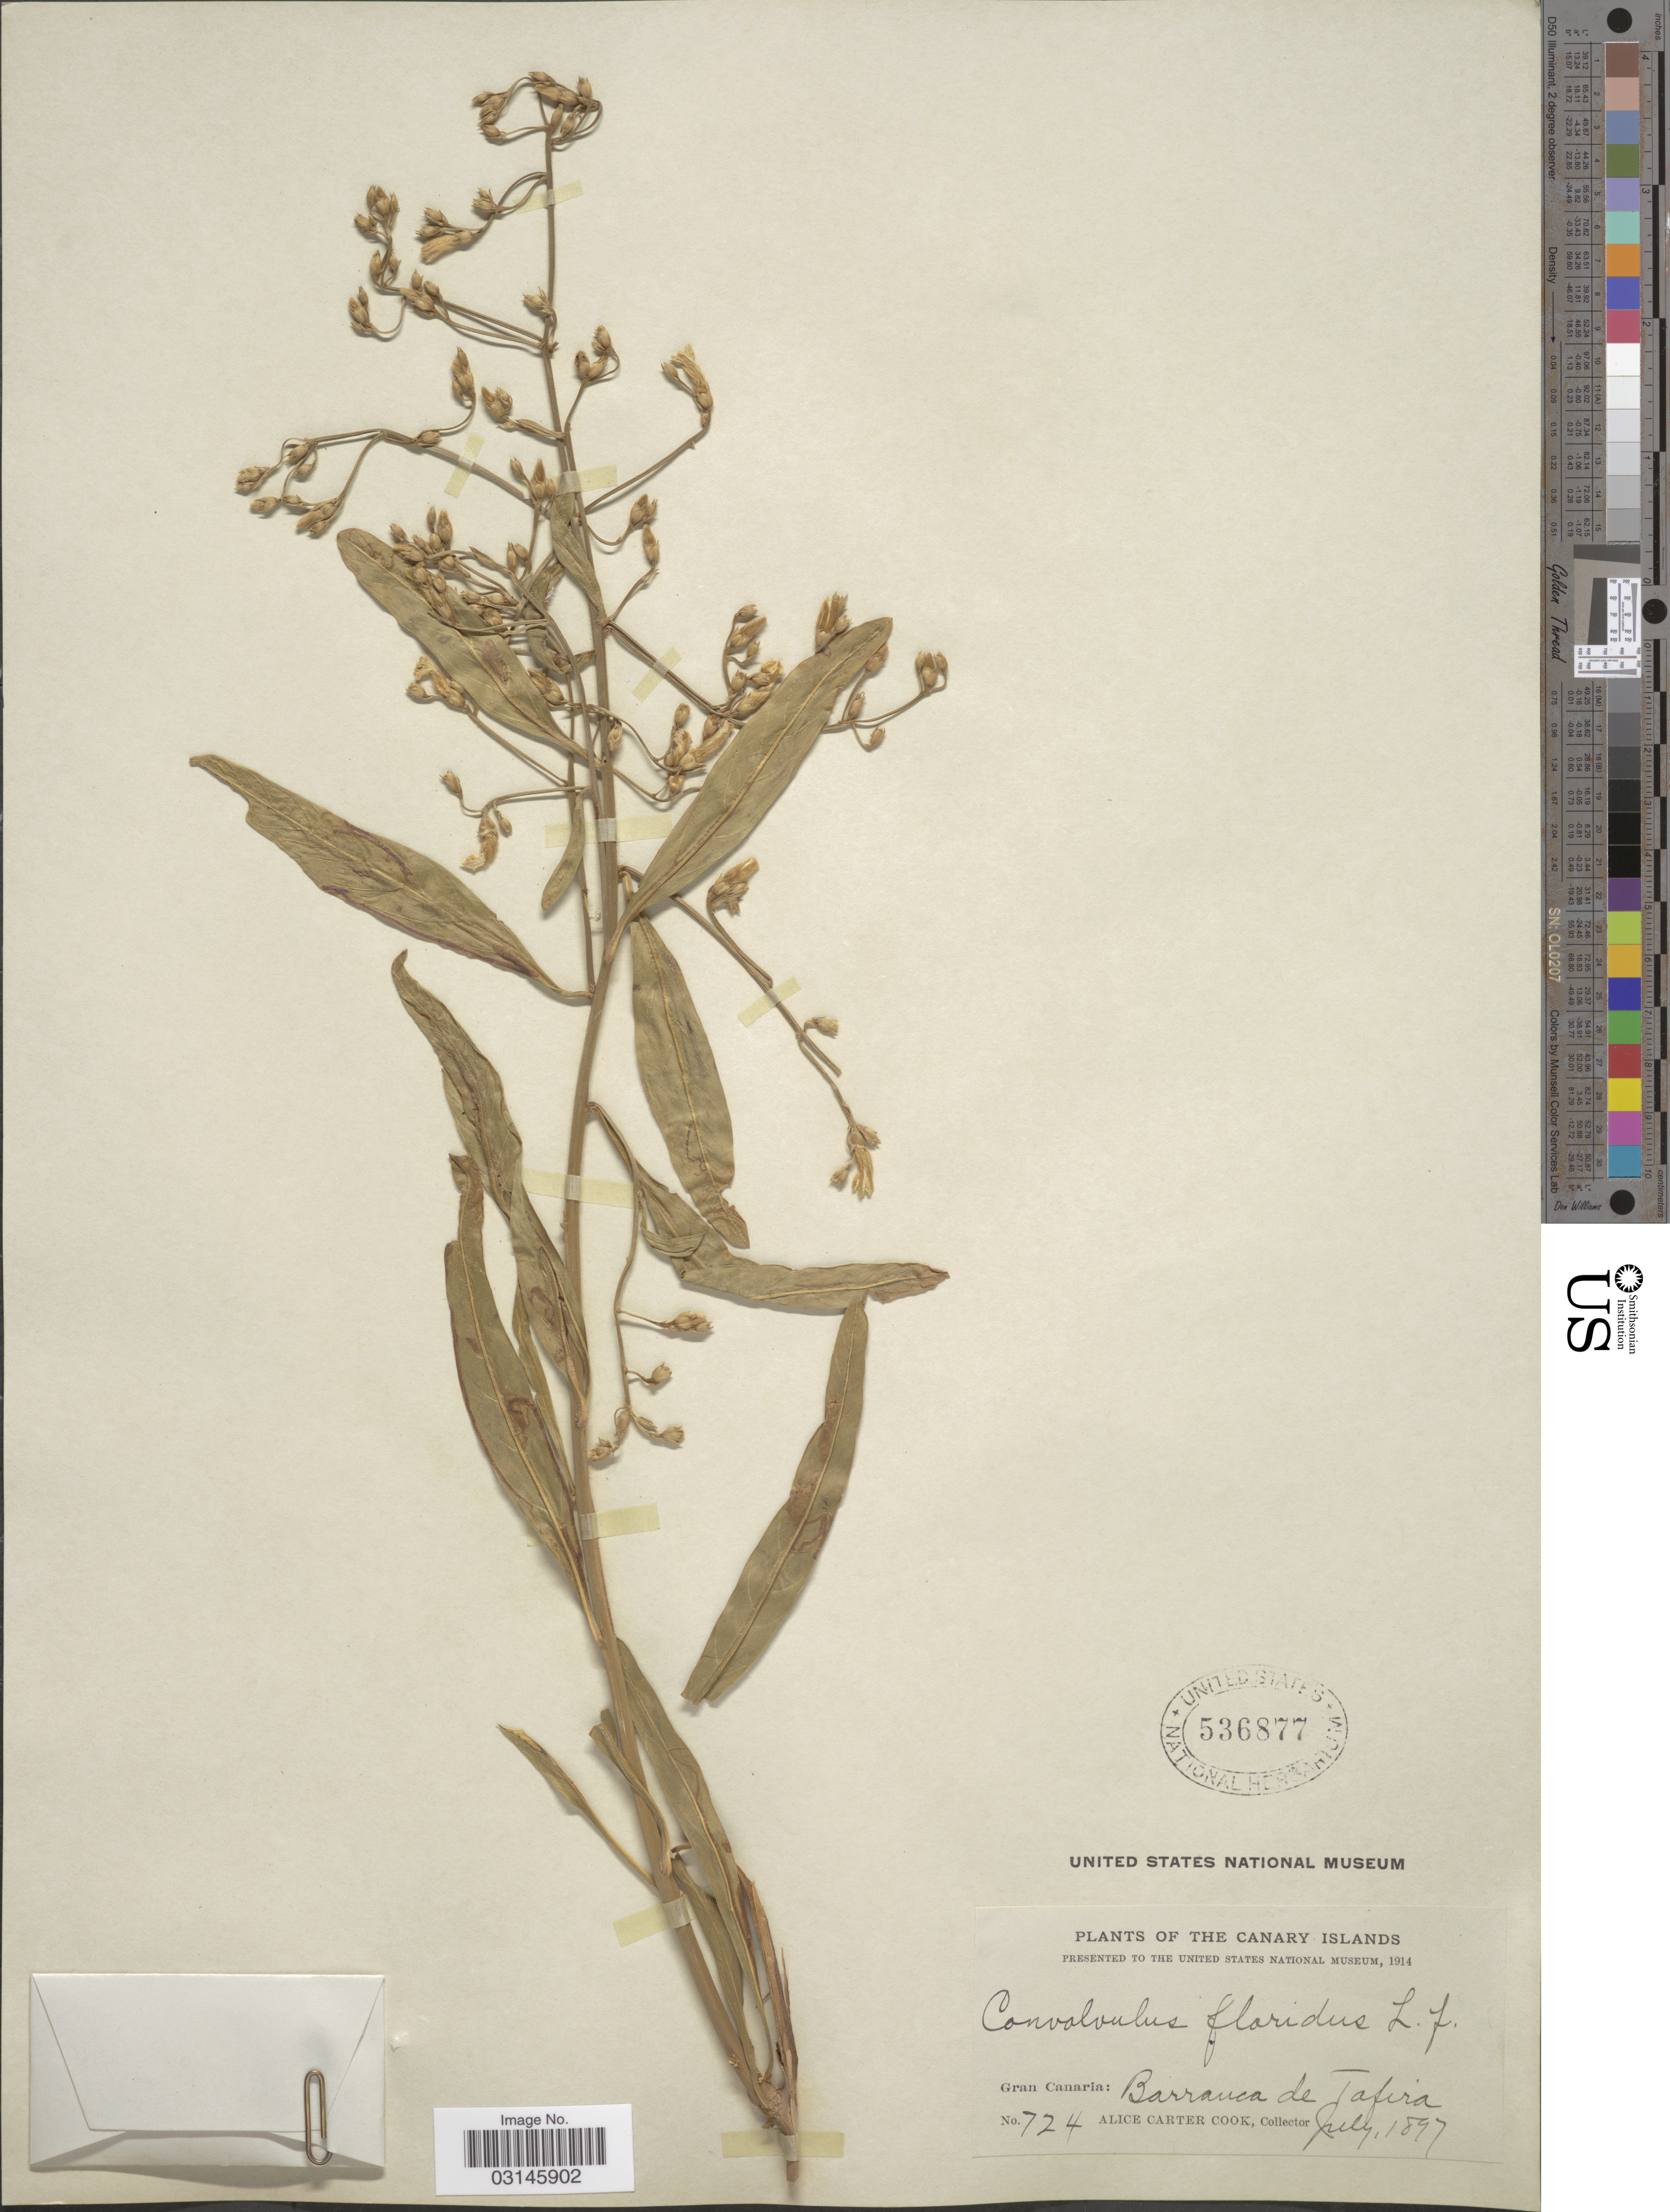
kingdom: Plantae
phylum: Tracheophyta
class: Magnoliopsida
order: Solanales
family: Convolvulaceae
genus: Convolvulus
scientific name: Convolvulus floridus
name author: L. f.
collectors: Alice C. Cook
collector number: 724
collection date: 1897-07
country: Spain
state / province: Canarias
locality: The Canary Islands, Gran Canaria: Barranca de Tafira.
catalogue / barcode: US 536877